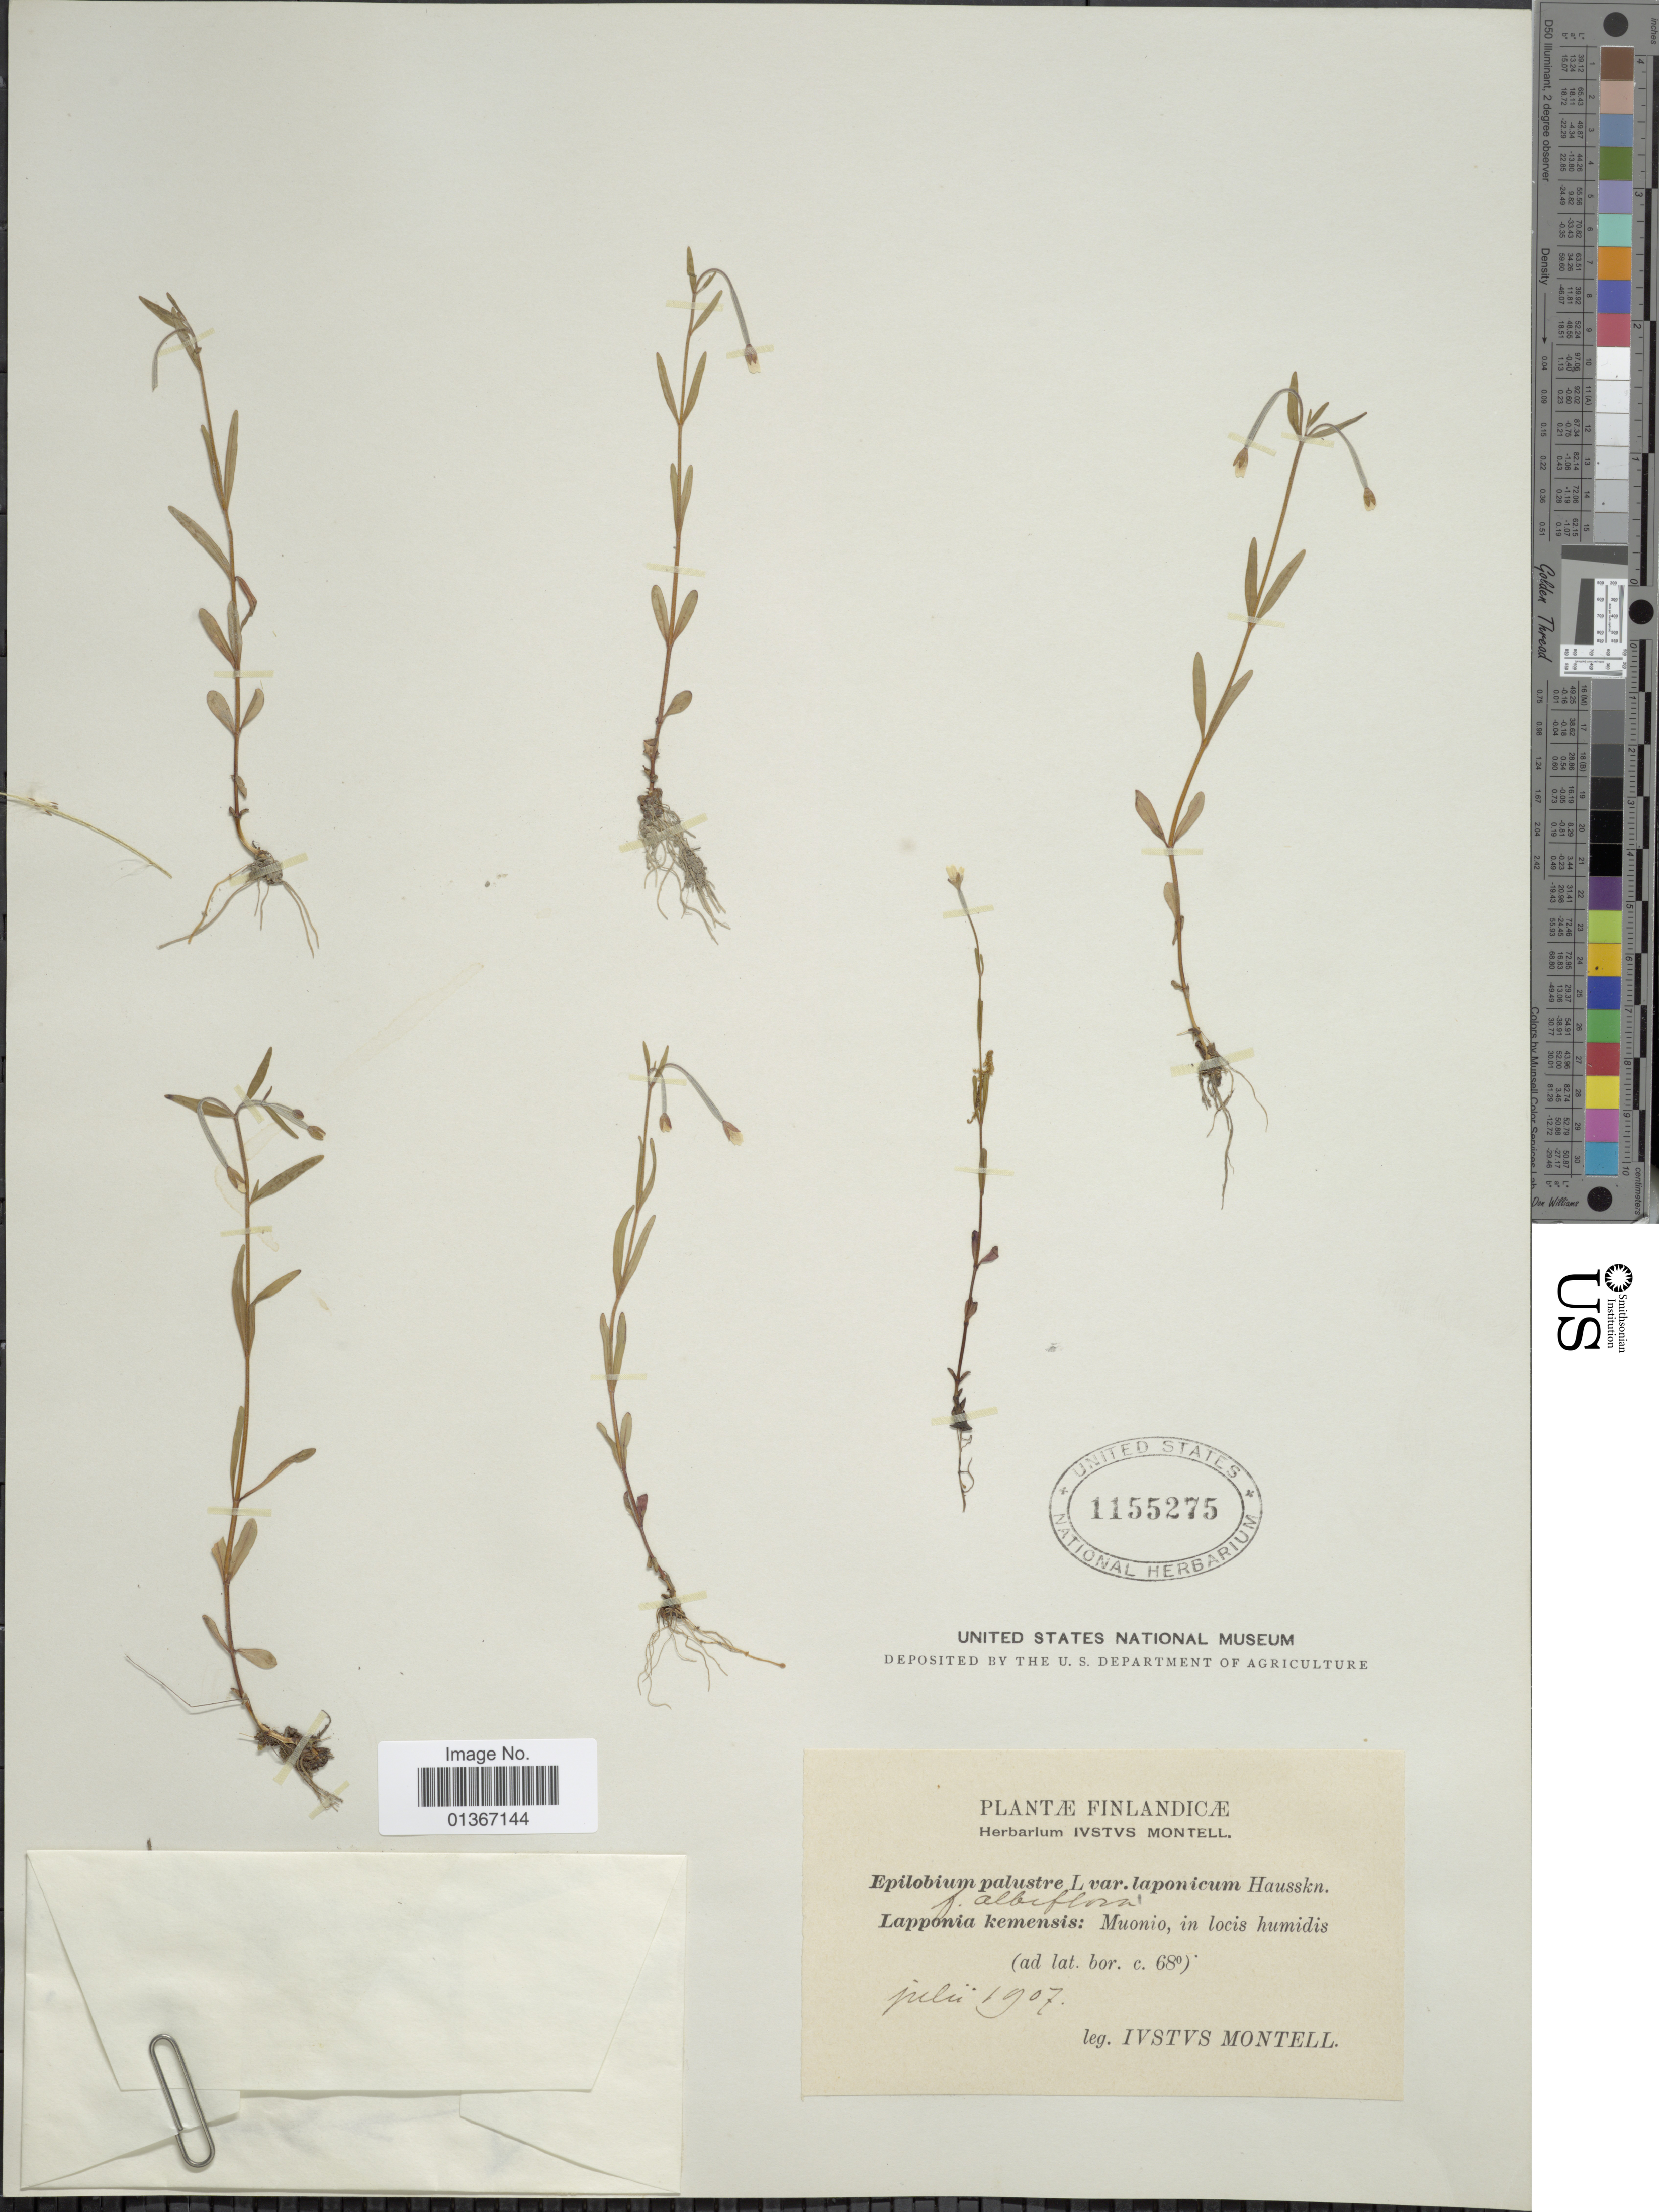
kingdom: Plantae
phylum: Tracheophyta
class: Magnoliopsida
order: Myrtales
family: Onagraceae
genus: Epilobium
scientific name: Epilobium palustre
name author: L.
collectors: I. Montell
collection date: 1907-07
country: Finland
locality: Lapponia kemensis: Muonio, in locis humidis (ad lat. bor. c. 68°).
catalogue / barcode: US 1155275